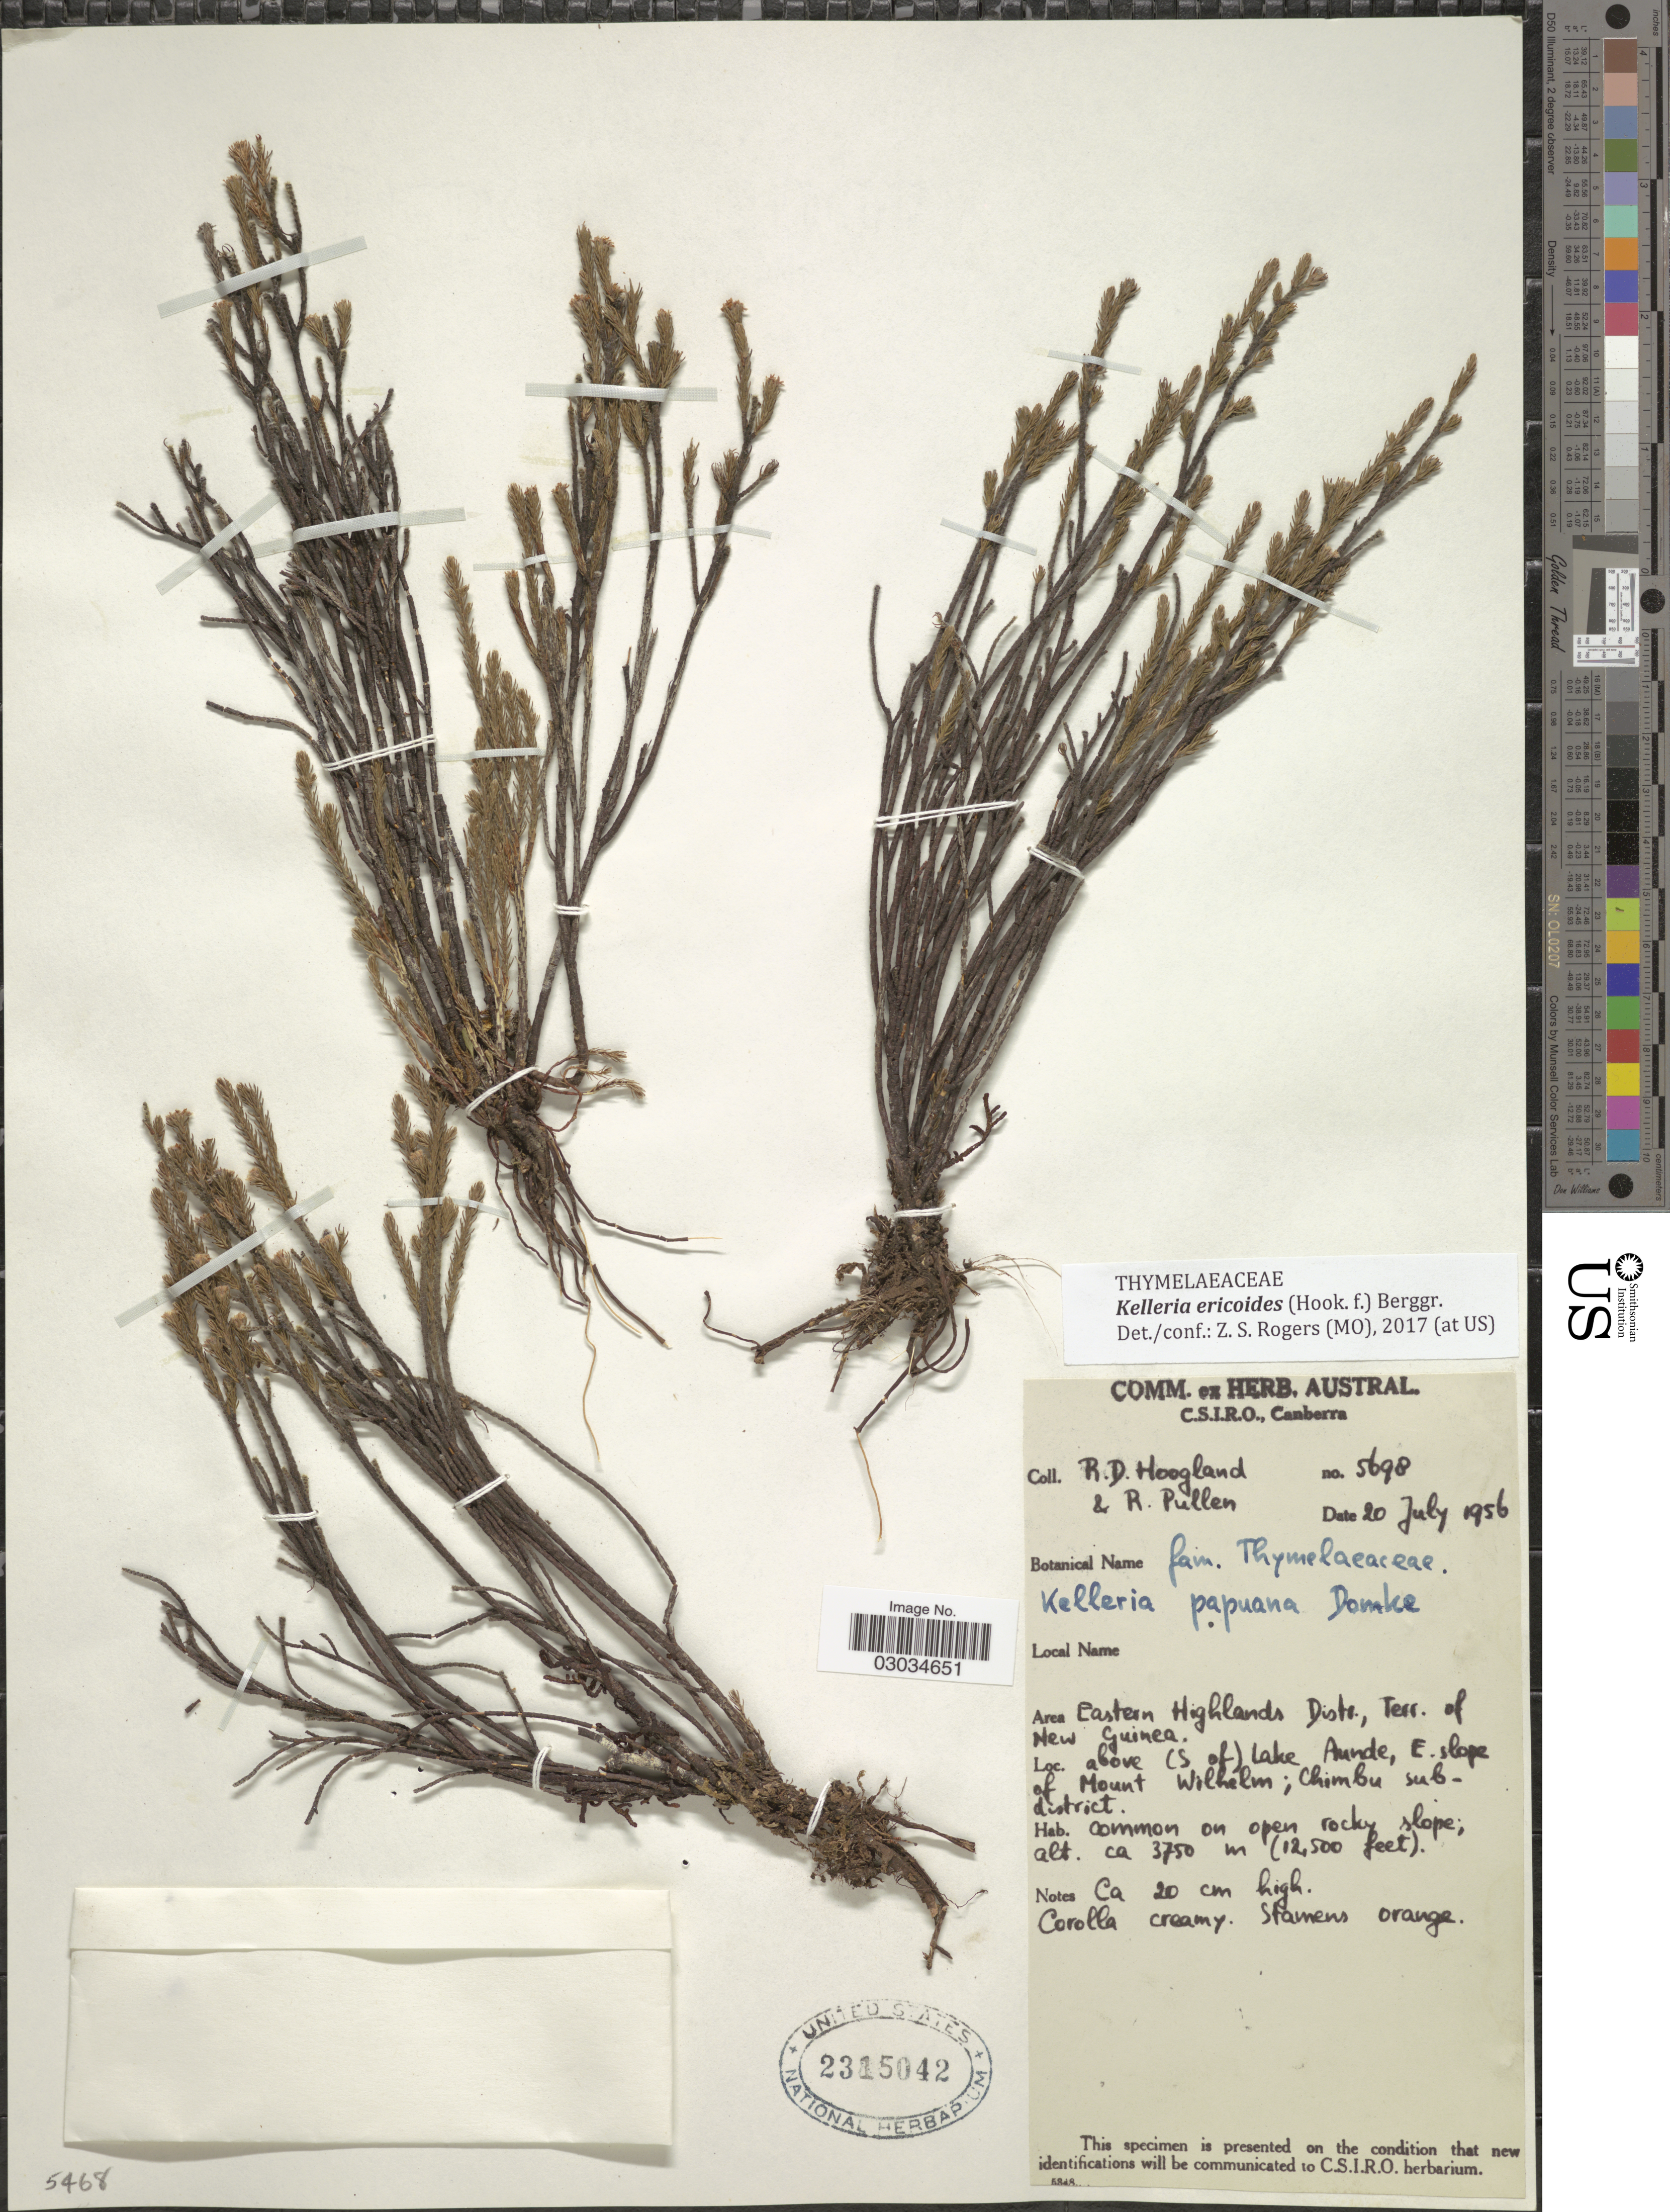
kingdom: Plantae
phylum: Tracheophyta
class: Magnoliopsida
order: Malvales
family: Thymelaeaceae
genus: Kelleria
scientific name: Kelleria ericoides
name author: (Hook. f.) Berggr.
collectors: R. D. Hoogland & R. Pullen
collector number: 5698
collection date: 1956-07-20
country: Papua New Guinea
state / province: Chimbu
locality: Eastern Highlands Distr., Terr. of New Guinea. Above (S of) Lake Aunde, E. slope of Mount Wilhelm; Chimbu subdistrict.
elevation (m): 3750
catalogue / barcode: US 2315042